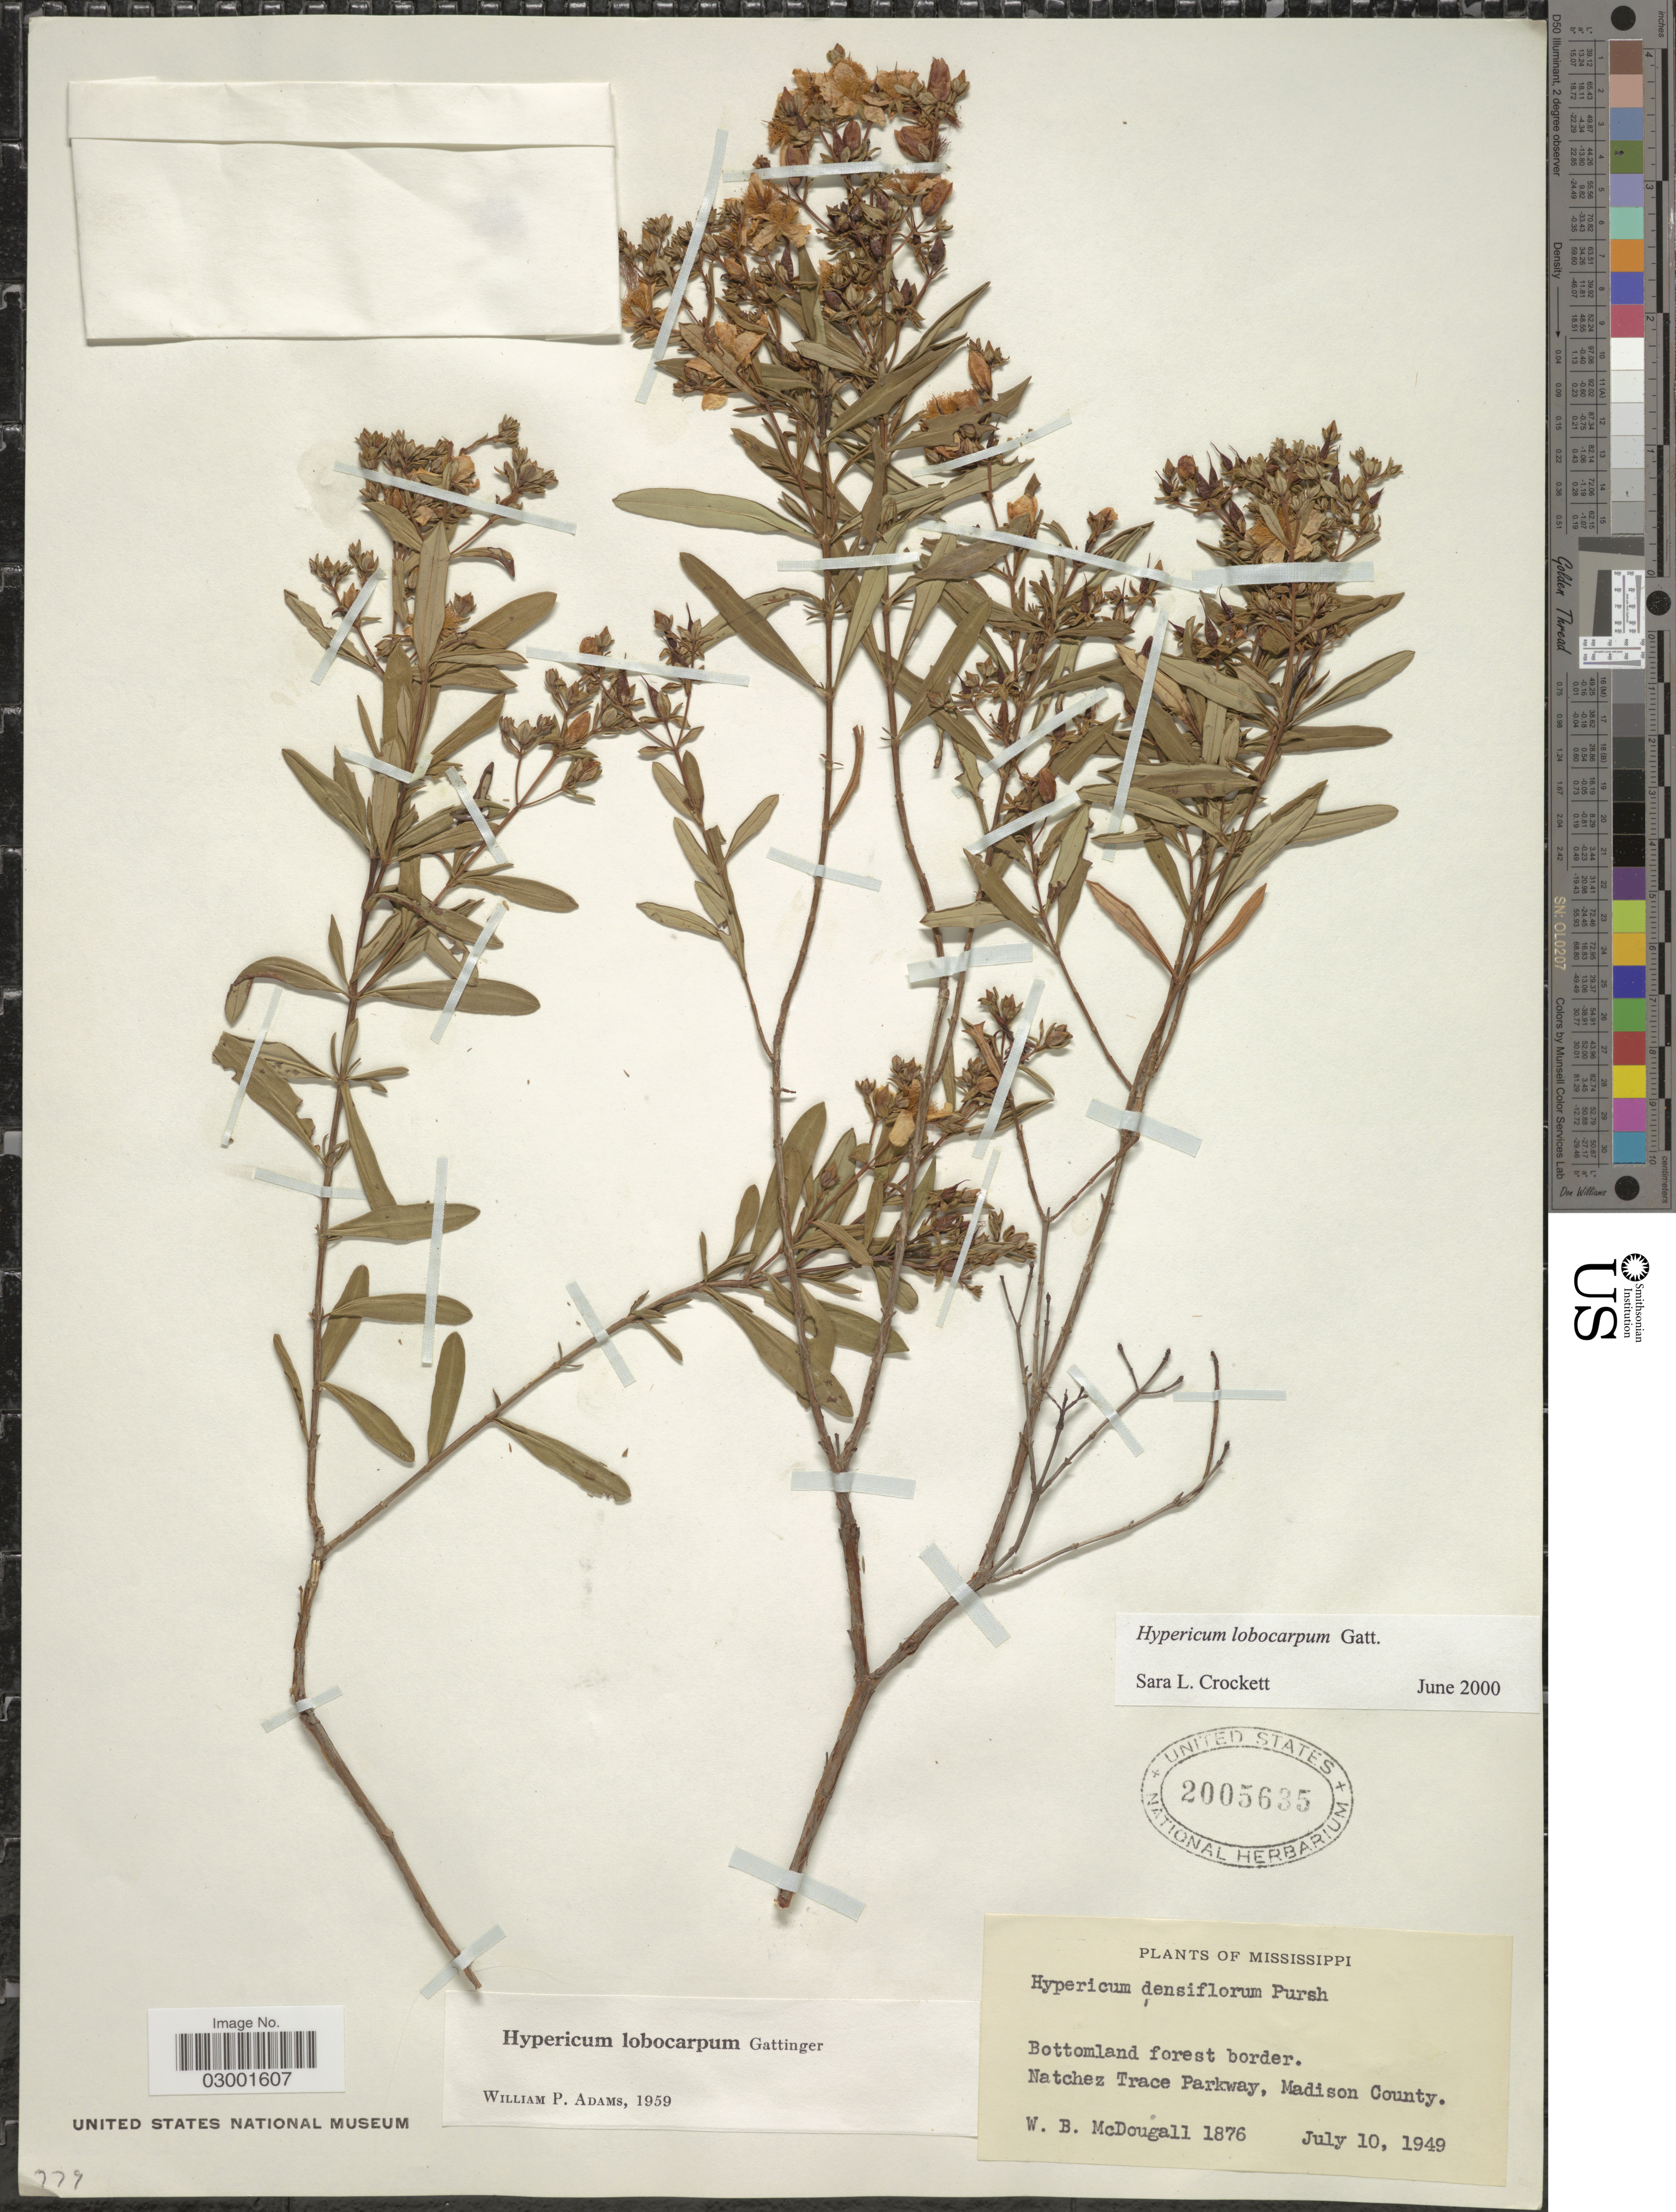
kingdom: Plantae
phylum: Tracheophyta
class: Magnoliopsida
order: Malpighiales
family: Hypericaceae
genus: Hypericum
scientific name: Hypericum lobocarpum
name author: Gatt.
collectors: W. B. McDougall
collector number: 1876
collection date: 1949-07-10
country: United States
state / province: Mississippi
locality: Bottomland forest border. Natchez Trace Parkway, Madison County.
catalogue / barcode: US 2005635